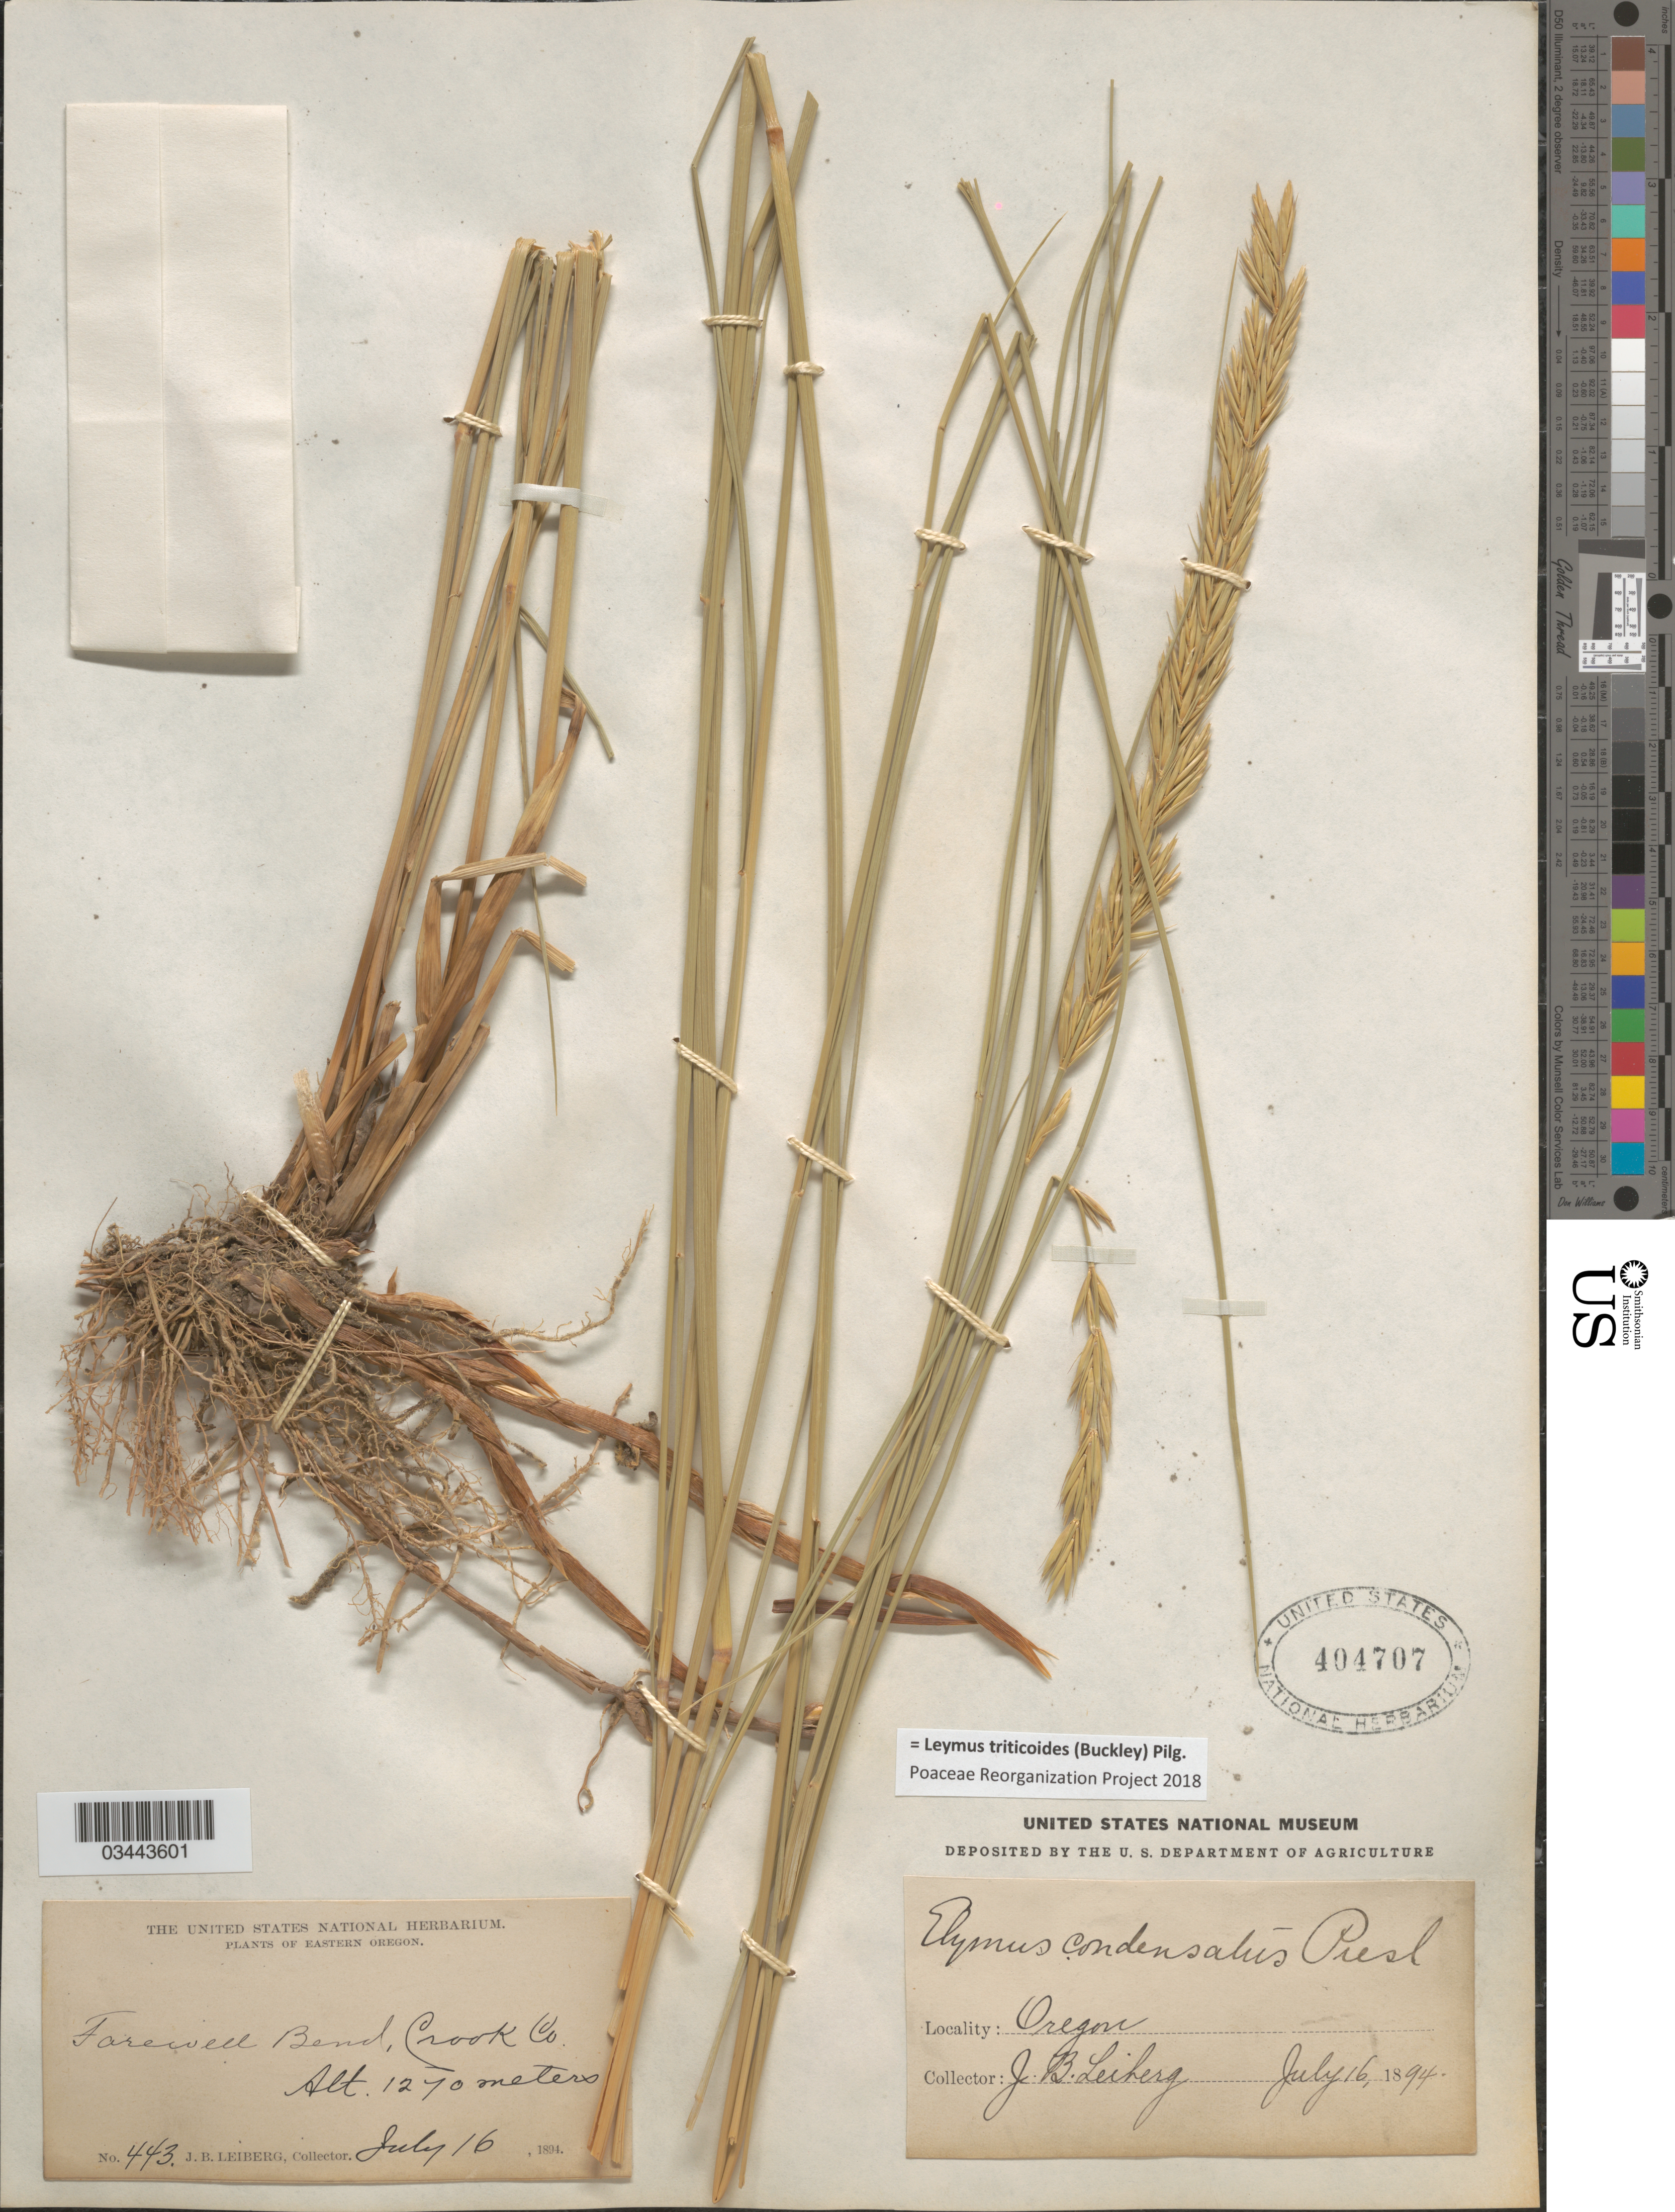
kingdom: Plantae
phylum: Tracheophyta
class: Liliopsida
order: Poales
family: Poaceae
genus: Leymus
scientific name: Leymus triticoides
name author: (Buckley) Pilg.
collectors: J. B. Leiberg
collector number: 443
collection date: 1894-07-16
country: United States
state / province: Oregon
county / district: Crook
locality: Eastern Oregon. Farewell Bend, Crook Co.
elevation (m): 1270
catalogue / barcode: US 404707